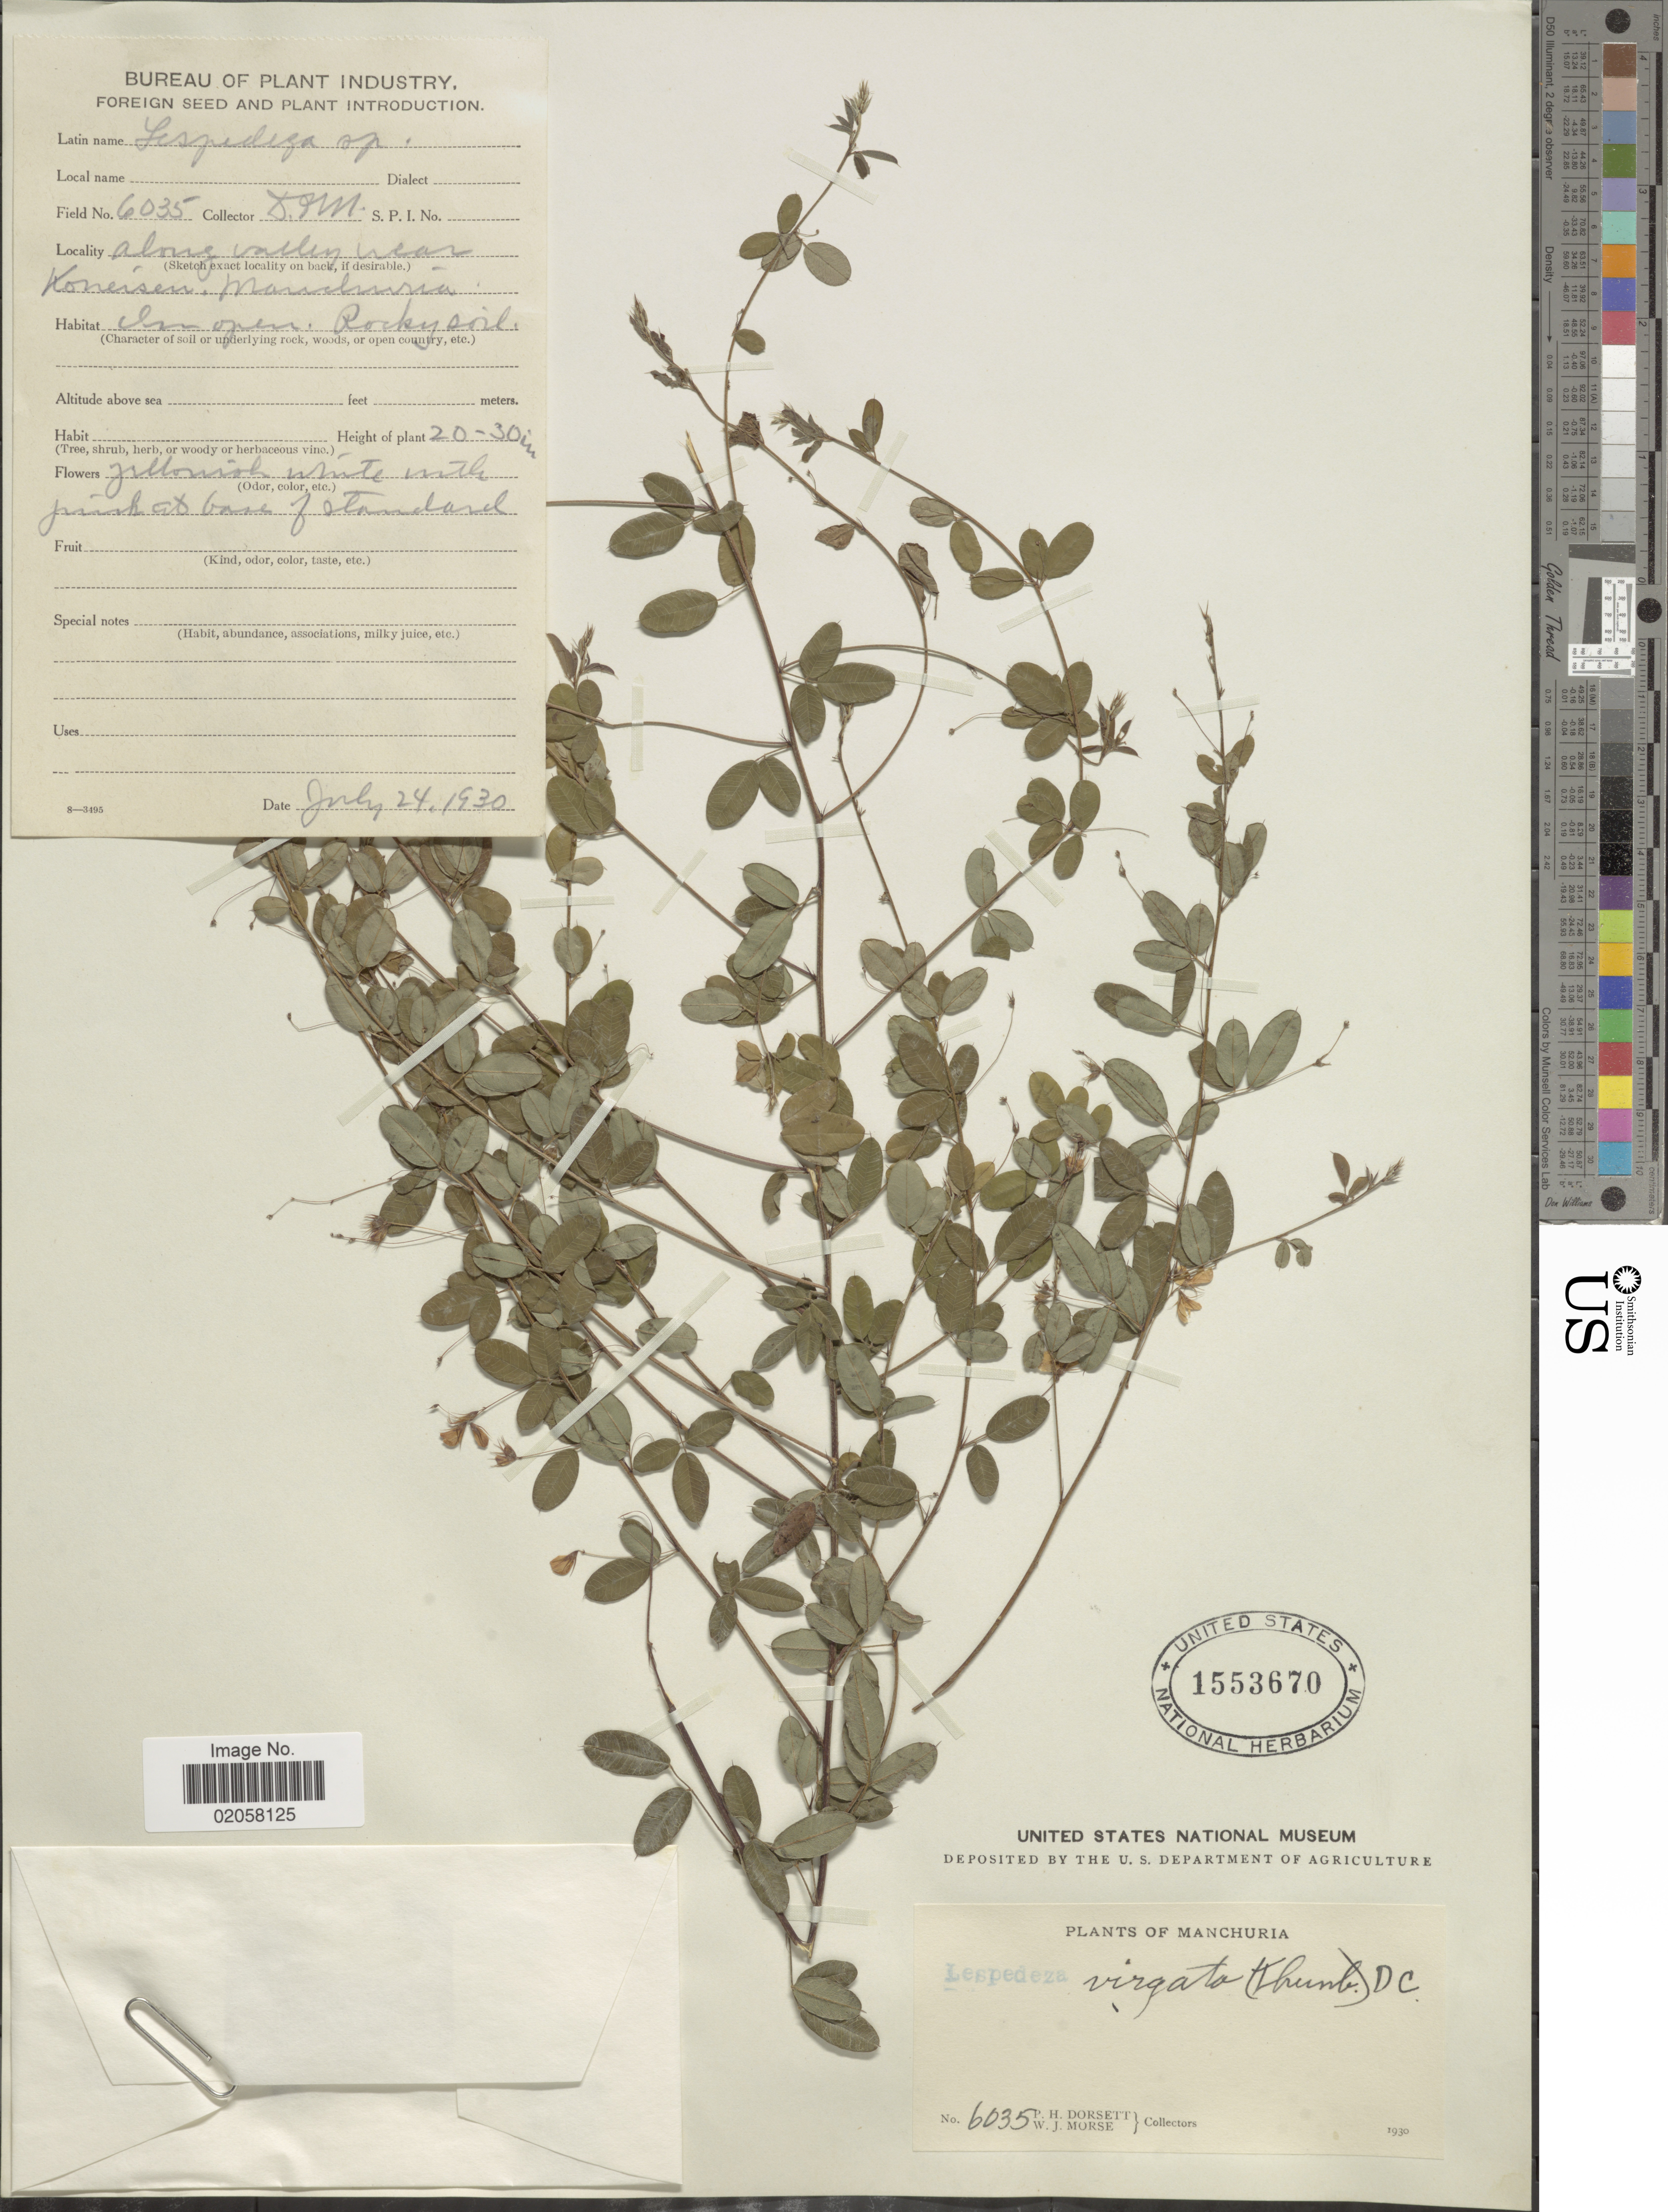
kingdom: Plantae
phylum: Tracheophyta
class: Magnoliopsida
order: Fabales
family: Fabaceae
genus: Lespedeza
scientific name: Lespedeza virgata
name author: (Thunb.) DC.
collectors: P. H. Dorsett & W. J. Morse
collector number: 6035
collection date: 1930-07-24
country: China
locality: Manchuria, along valley near Koneisen [interpreted]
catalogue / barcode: US 1553670